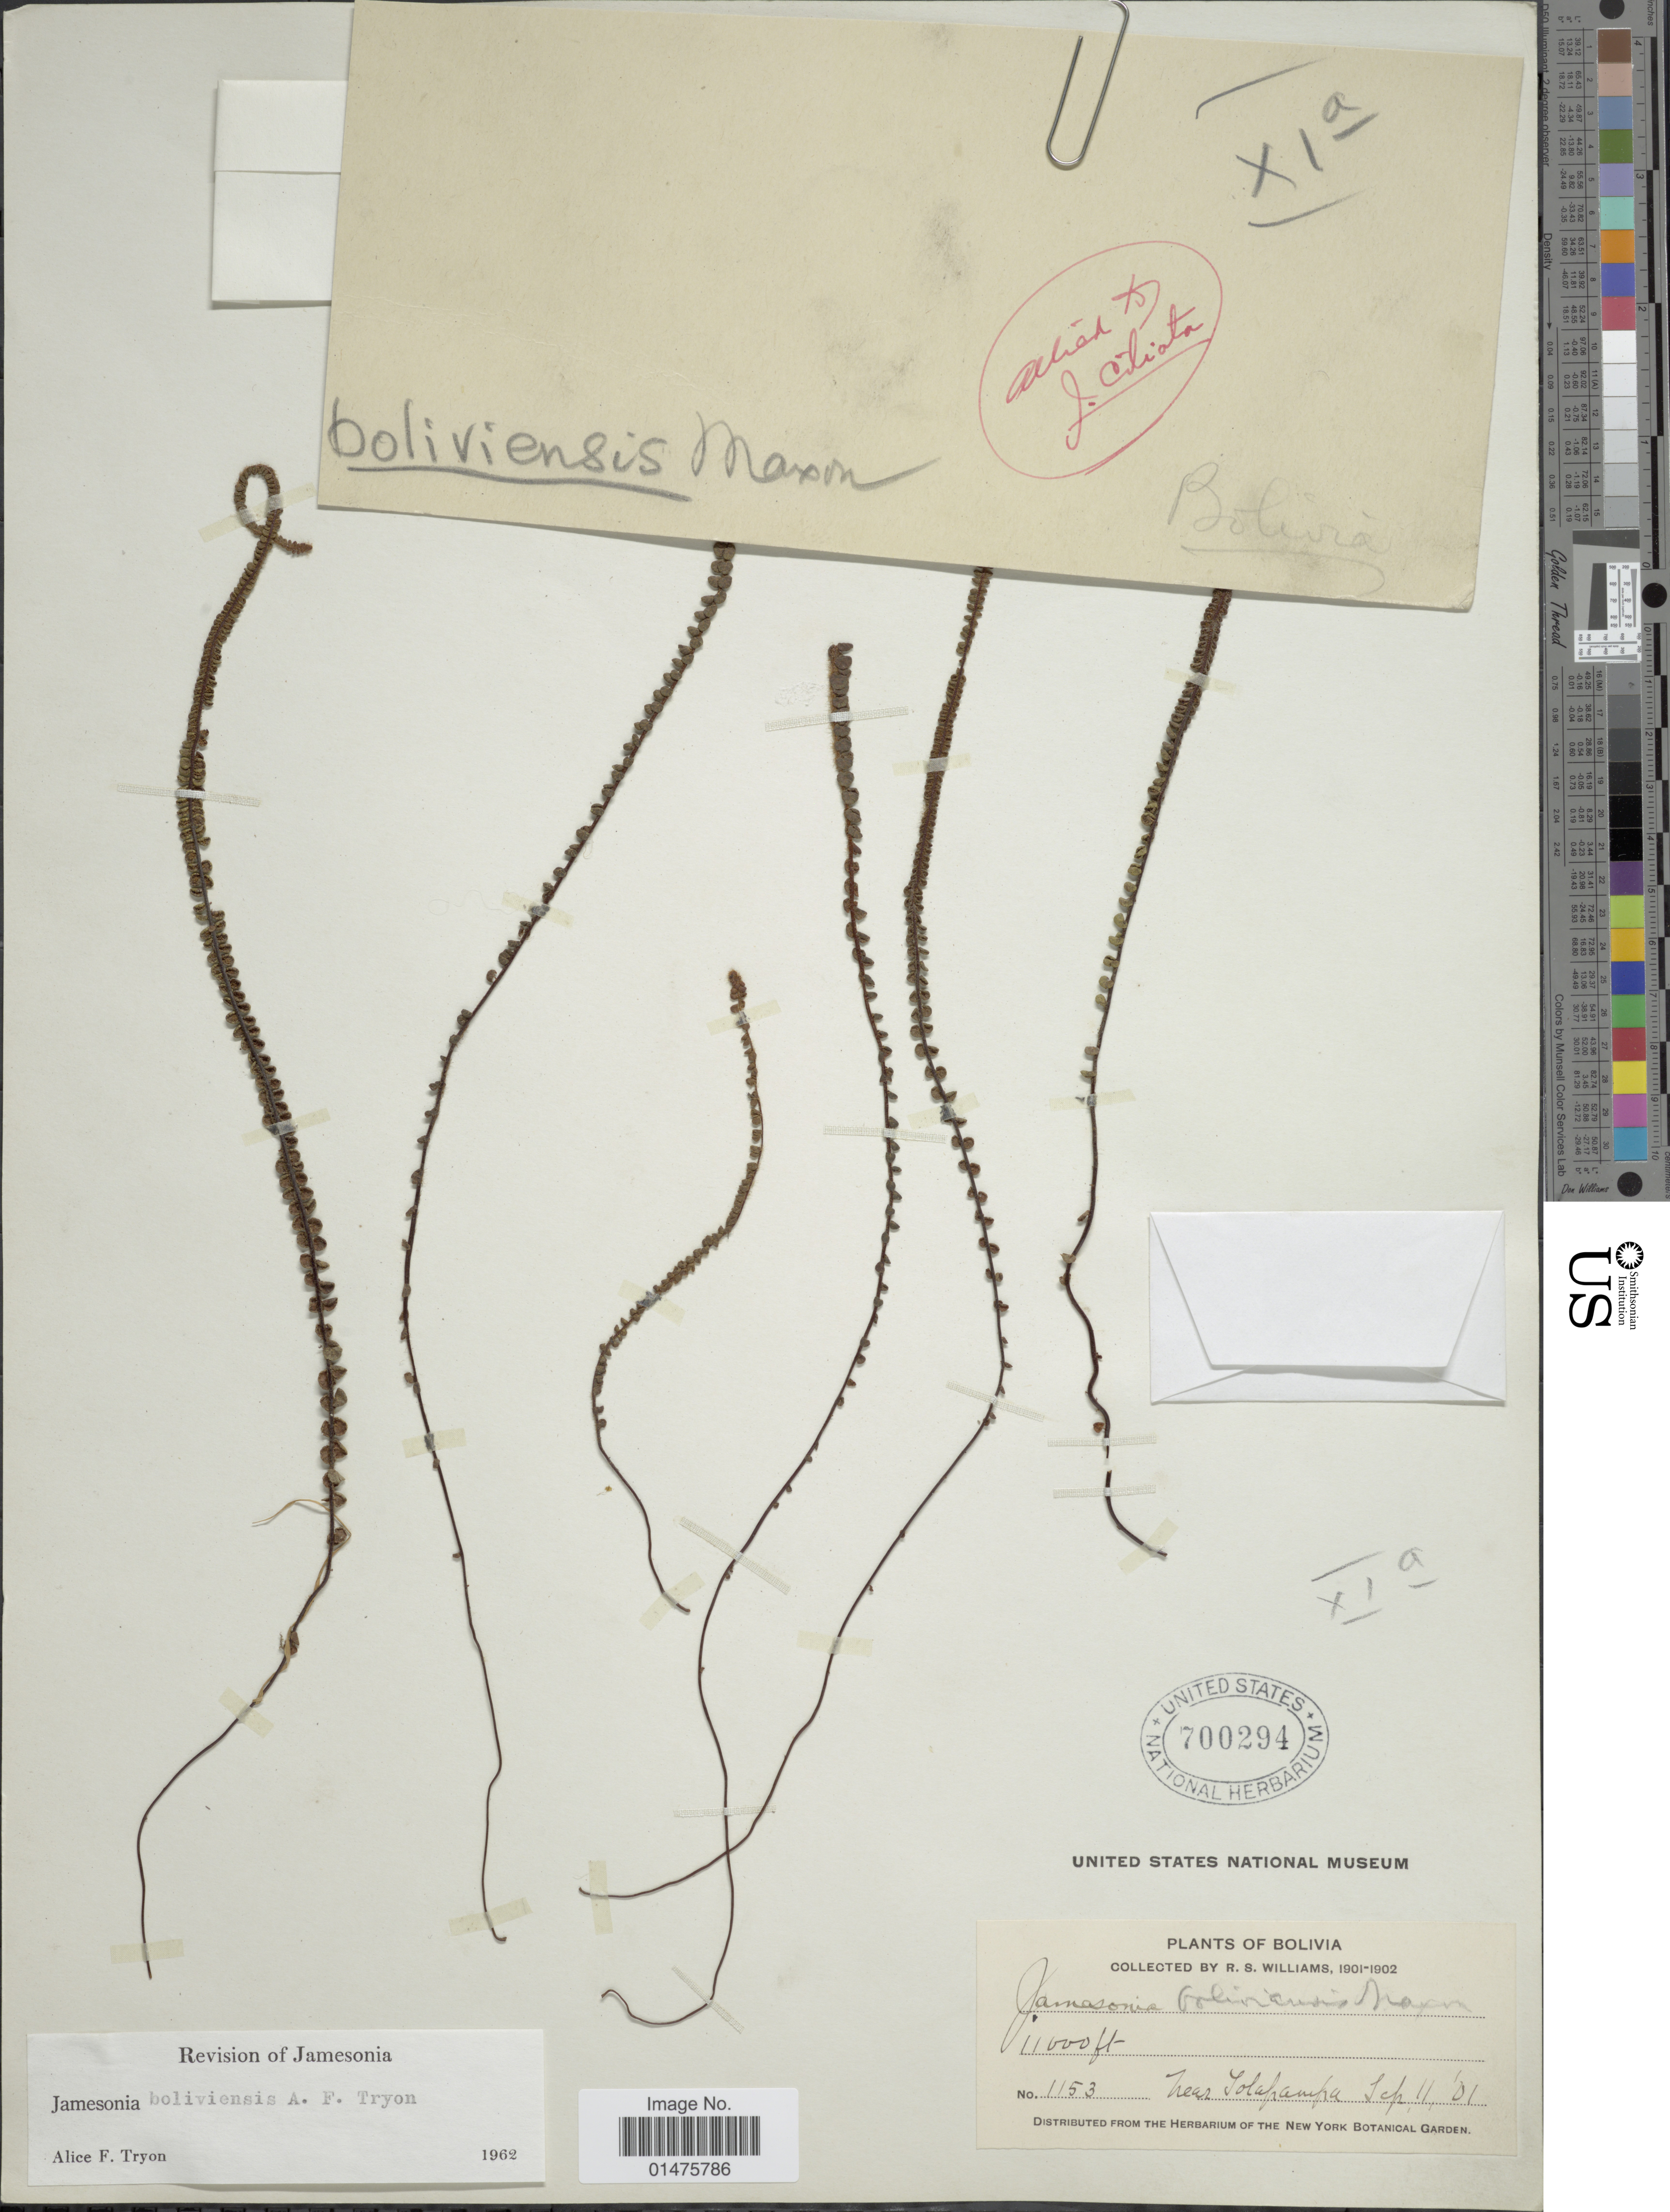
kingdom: Plantae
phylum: Tracheophyta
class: Polypodiopsida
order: Polypodiales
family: Pteridaceae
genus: Jamesonia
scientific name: Jamesonia boliviensis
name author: A.F. Tryon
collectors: R. S. Williams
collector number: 1153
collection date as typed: Sept. 11, 1901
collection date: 1901-09-11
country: Bolivia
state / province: La Páz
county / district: Larecaja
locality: Near Tolapampa (on trail from Sorata to Mapiri)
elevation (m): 3353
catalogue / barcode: US 700294